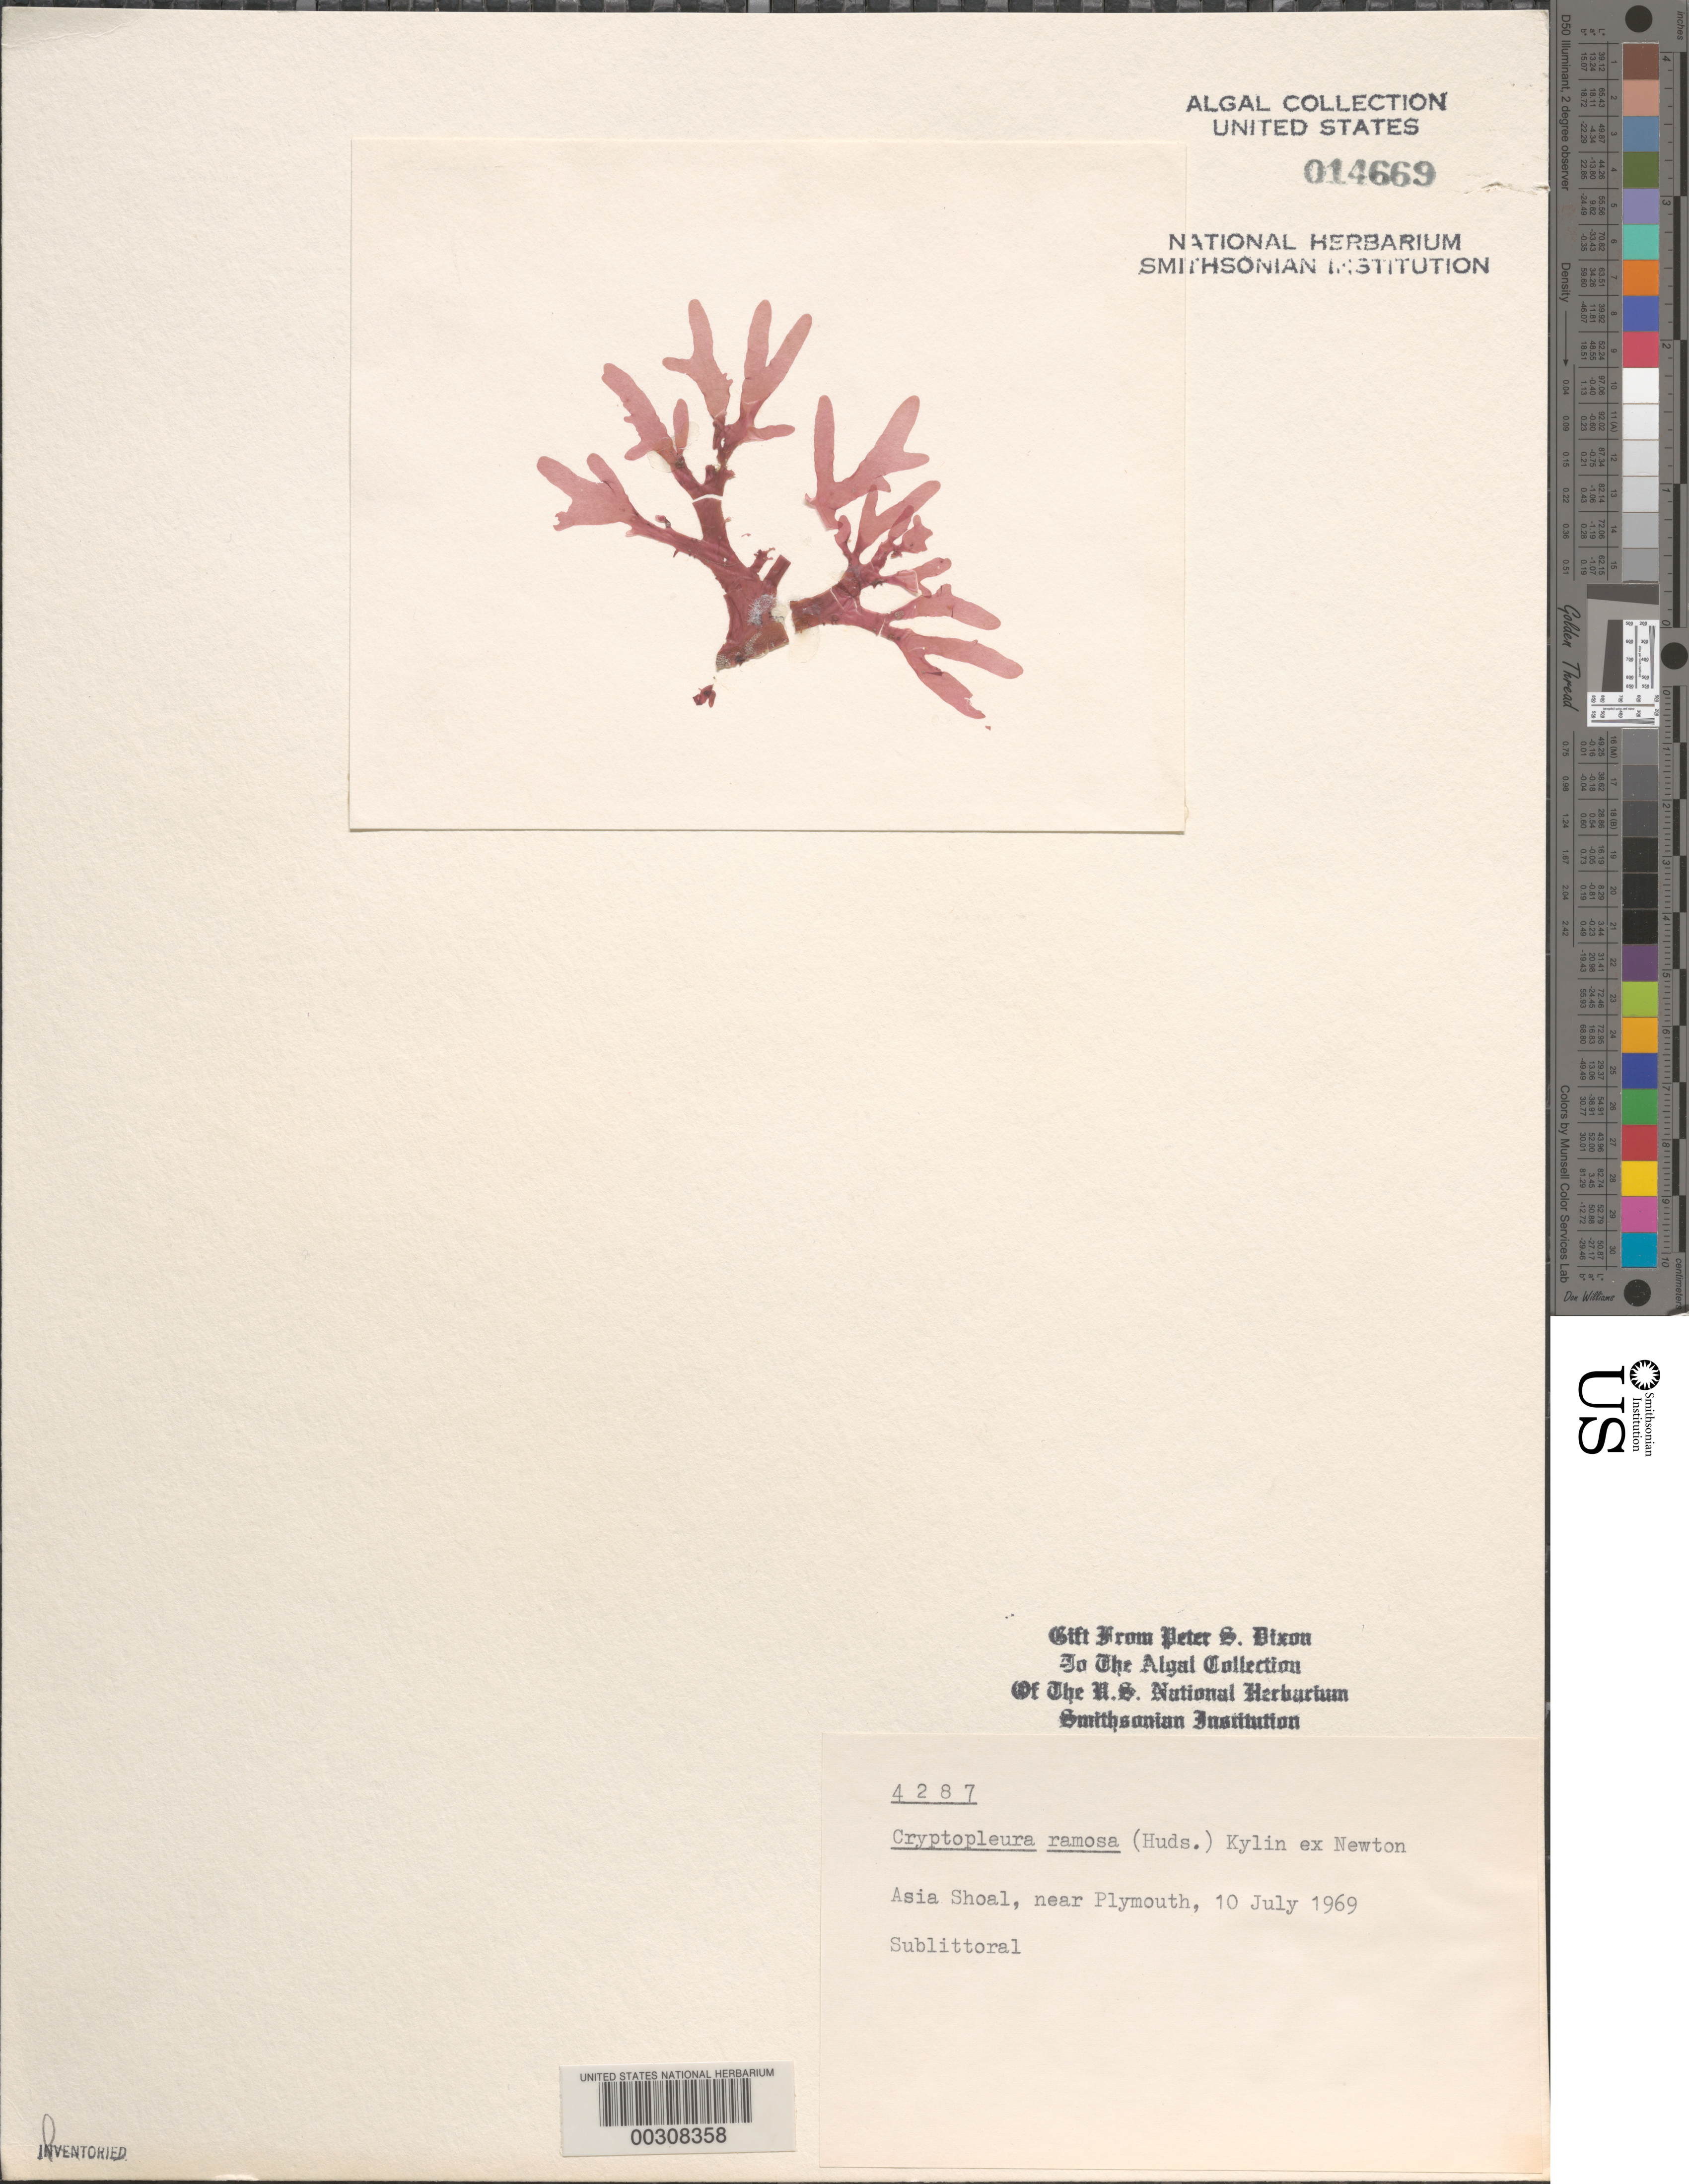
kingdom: Plantae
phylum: Rhodophyta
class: Florideophyceae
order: Ceramiales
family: Delesseriaceae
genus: Cryptopleura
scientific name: Cryptopleura ramosa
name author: (Huds.) L.M. Newton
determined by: Dixon, P. S.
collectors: P. S. Dixon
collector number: PSD 4287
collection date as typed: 10 Jul 1969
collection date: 1969-07-10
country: United Kingdom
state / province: England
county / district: Devon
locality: Asia Shoal, near Plymouth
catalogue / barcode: US 14669